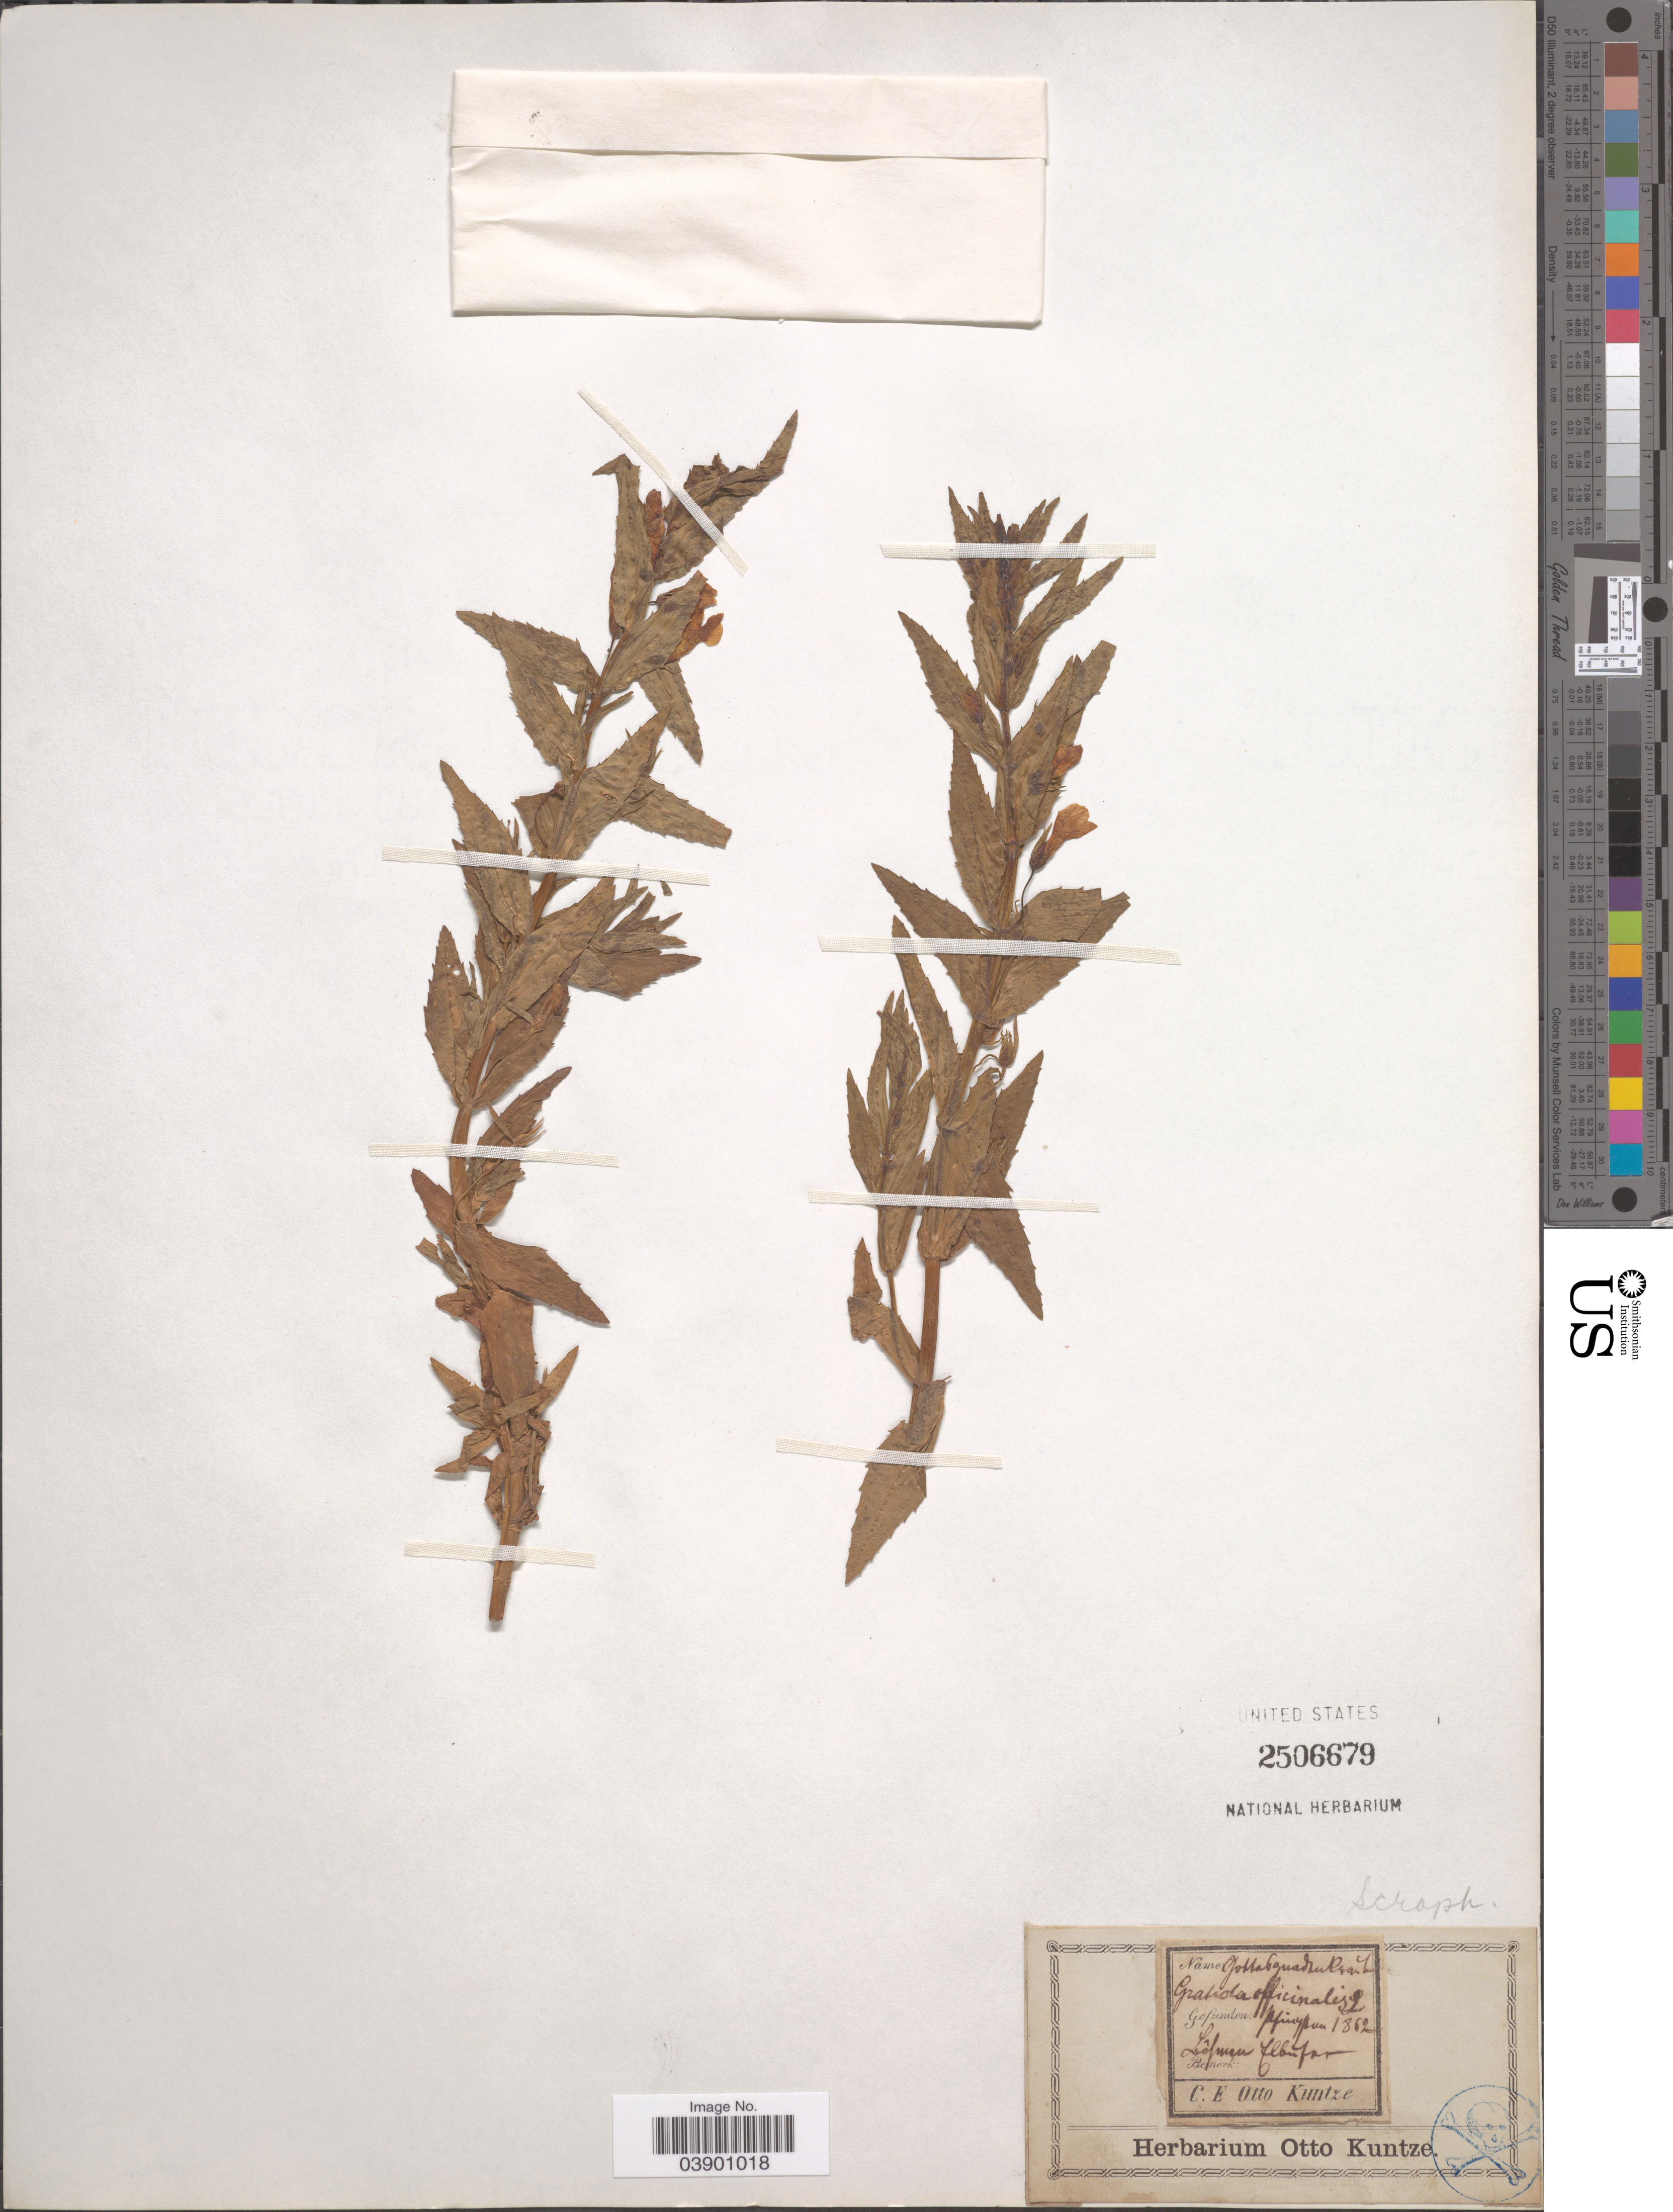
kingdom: Plantae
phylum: Tracheophyta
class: Magnoliopsida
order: Lamiales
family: Plantaginaceae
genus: Gratiola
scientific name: Gratiola officinalis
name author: L.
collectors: C.E.O. Kuntze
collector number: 6?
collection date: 1862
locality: Lôfurn Flbutan. [interpreted]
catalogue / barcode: US 2506679